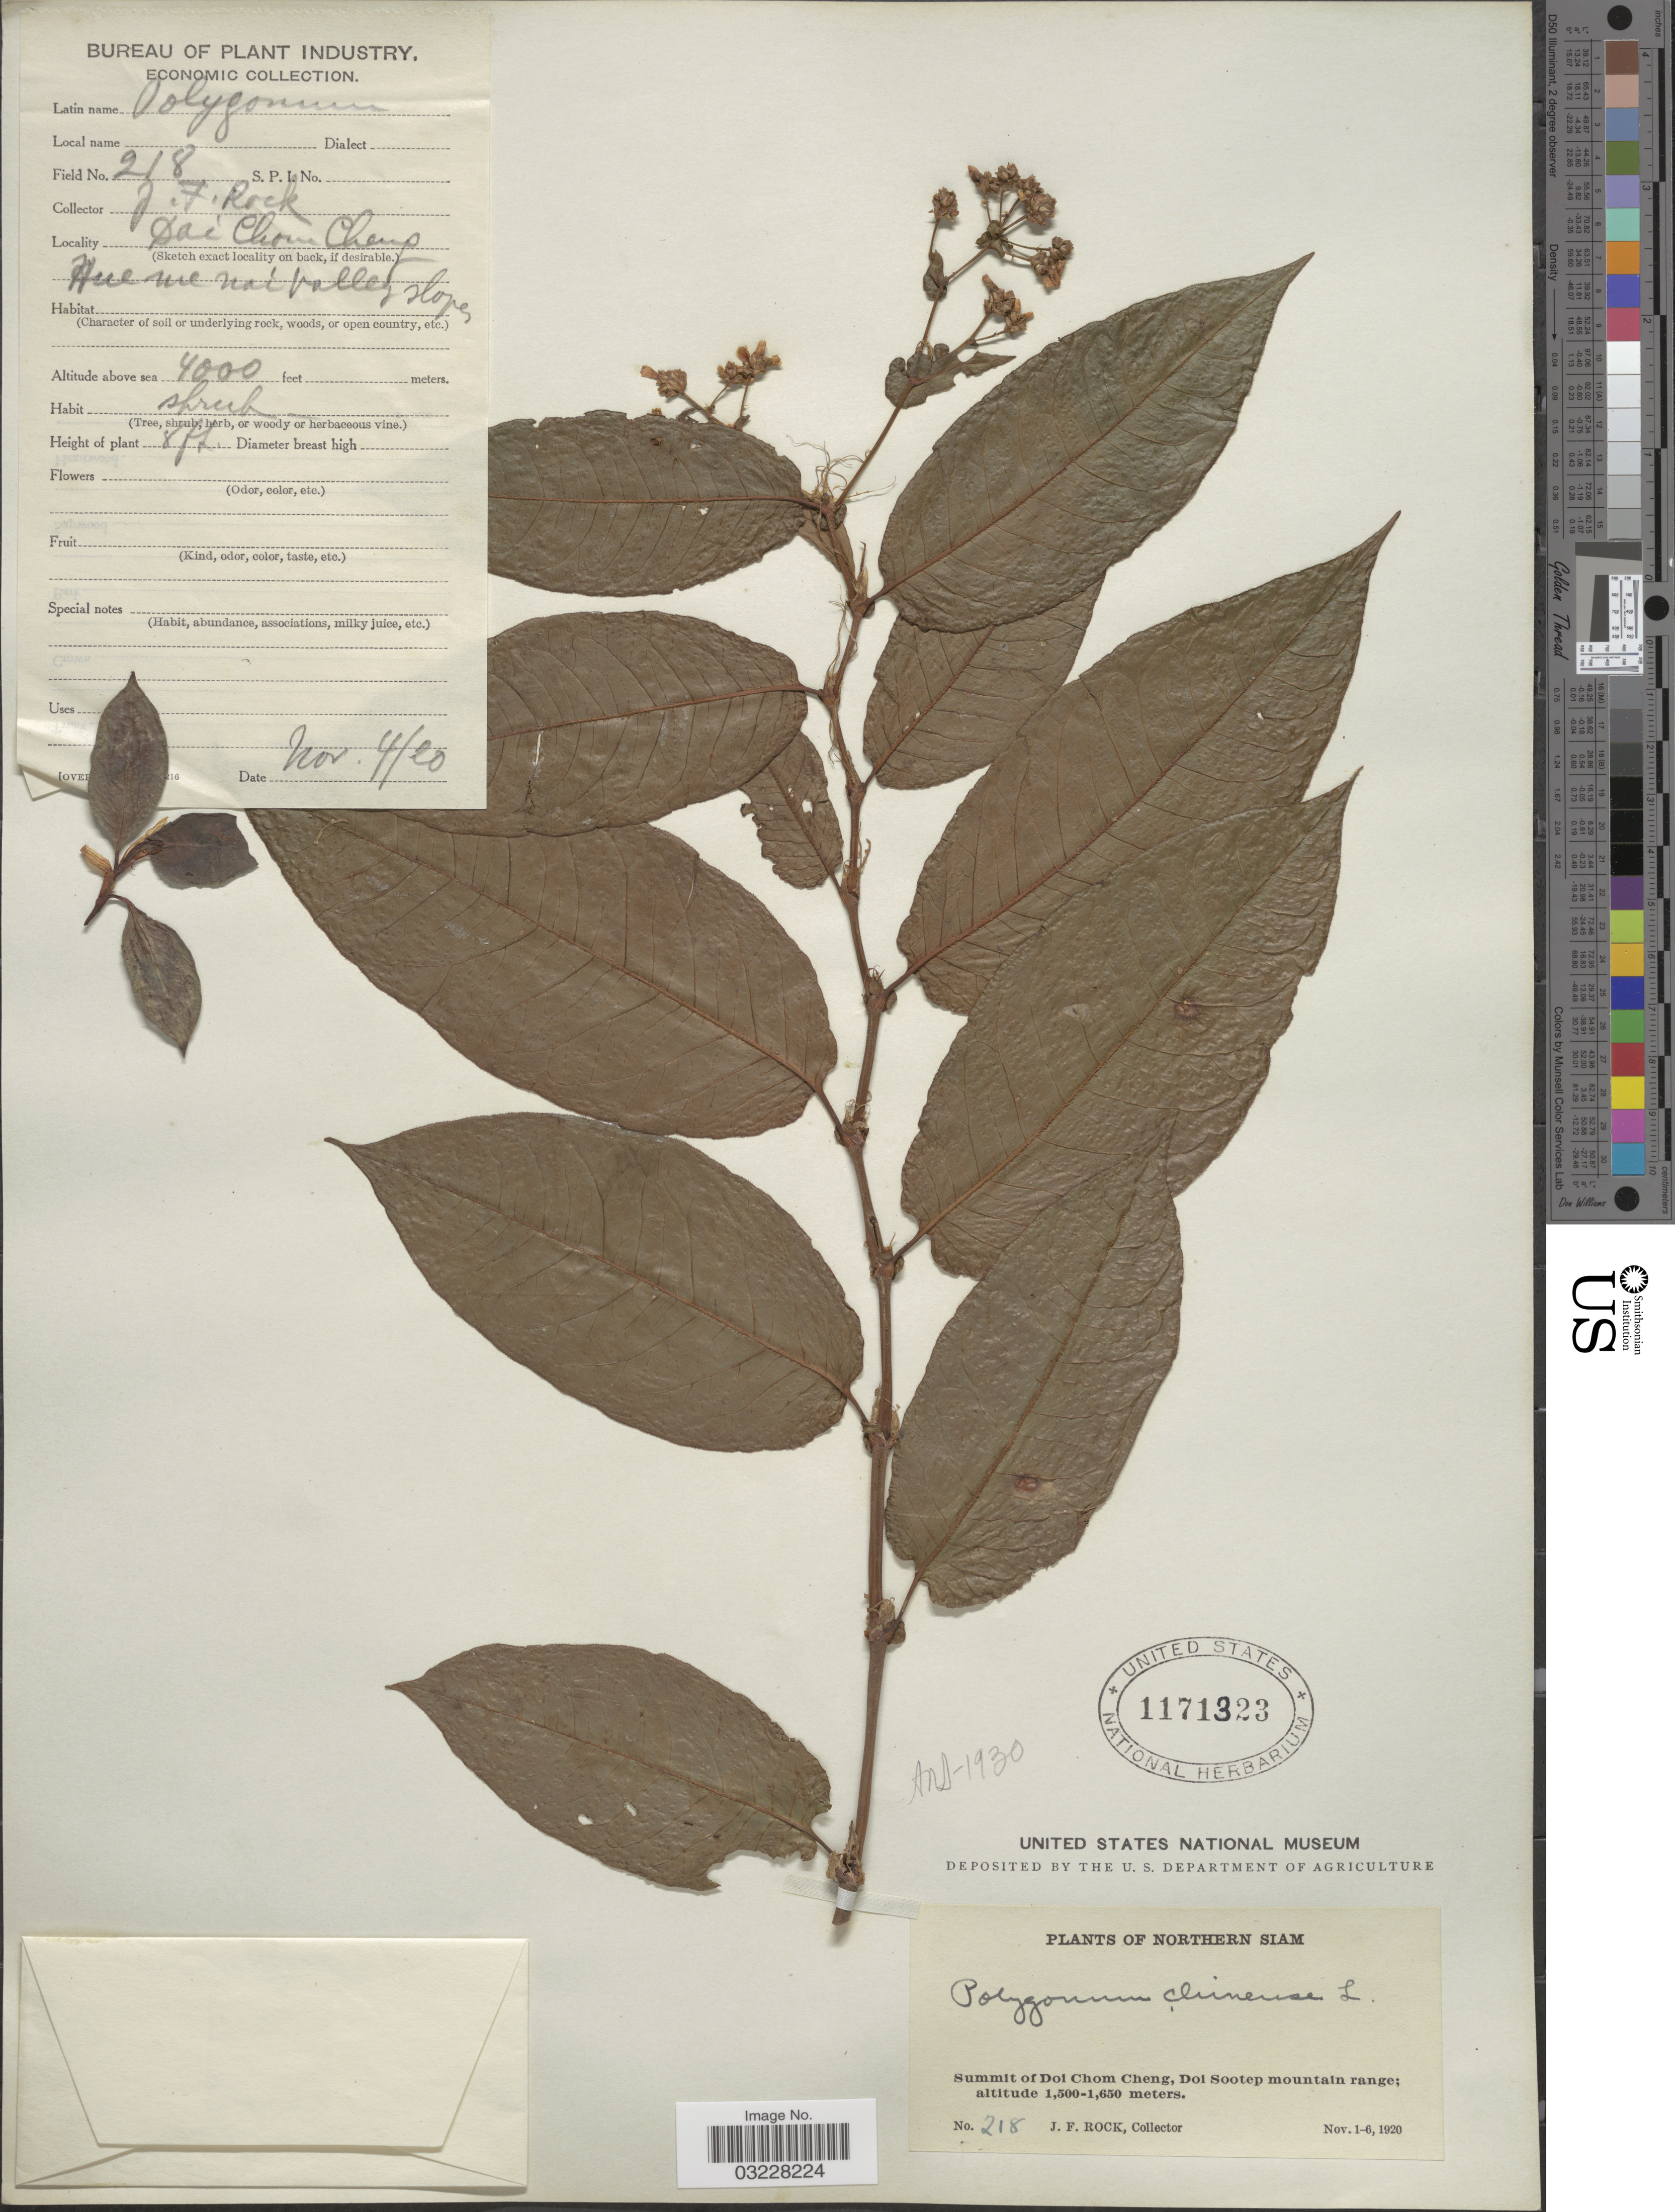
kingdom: Plantae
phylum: Tracheophyta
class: Magnoliopsida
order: Caryophyllales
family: Polygonaceae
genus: Polygonum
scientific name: Polygonum chinense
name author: L.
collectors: J. Rock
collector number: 218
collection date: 1920-11-04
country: Thailand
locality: Northern Siam. Summit of Doi Chom Cheng, Doi Sootep mountain range. Hue me nai valley slopes.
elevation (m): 1219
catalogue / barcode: US 1171323